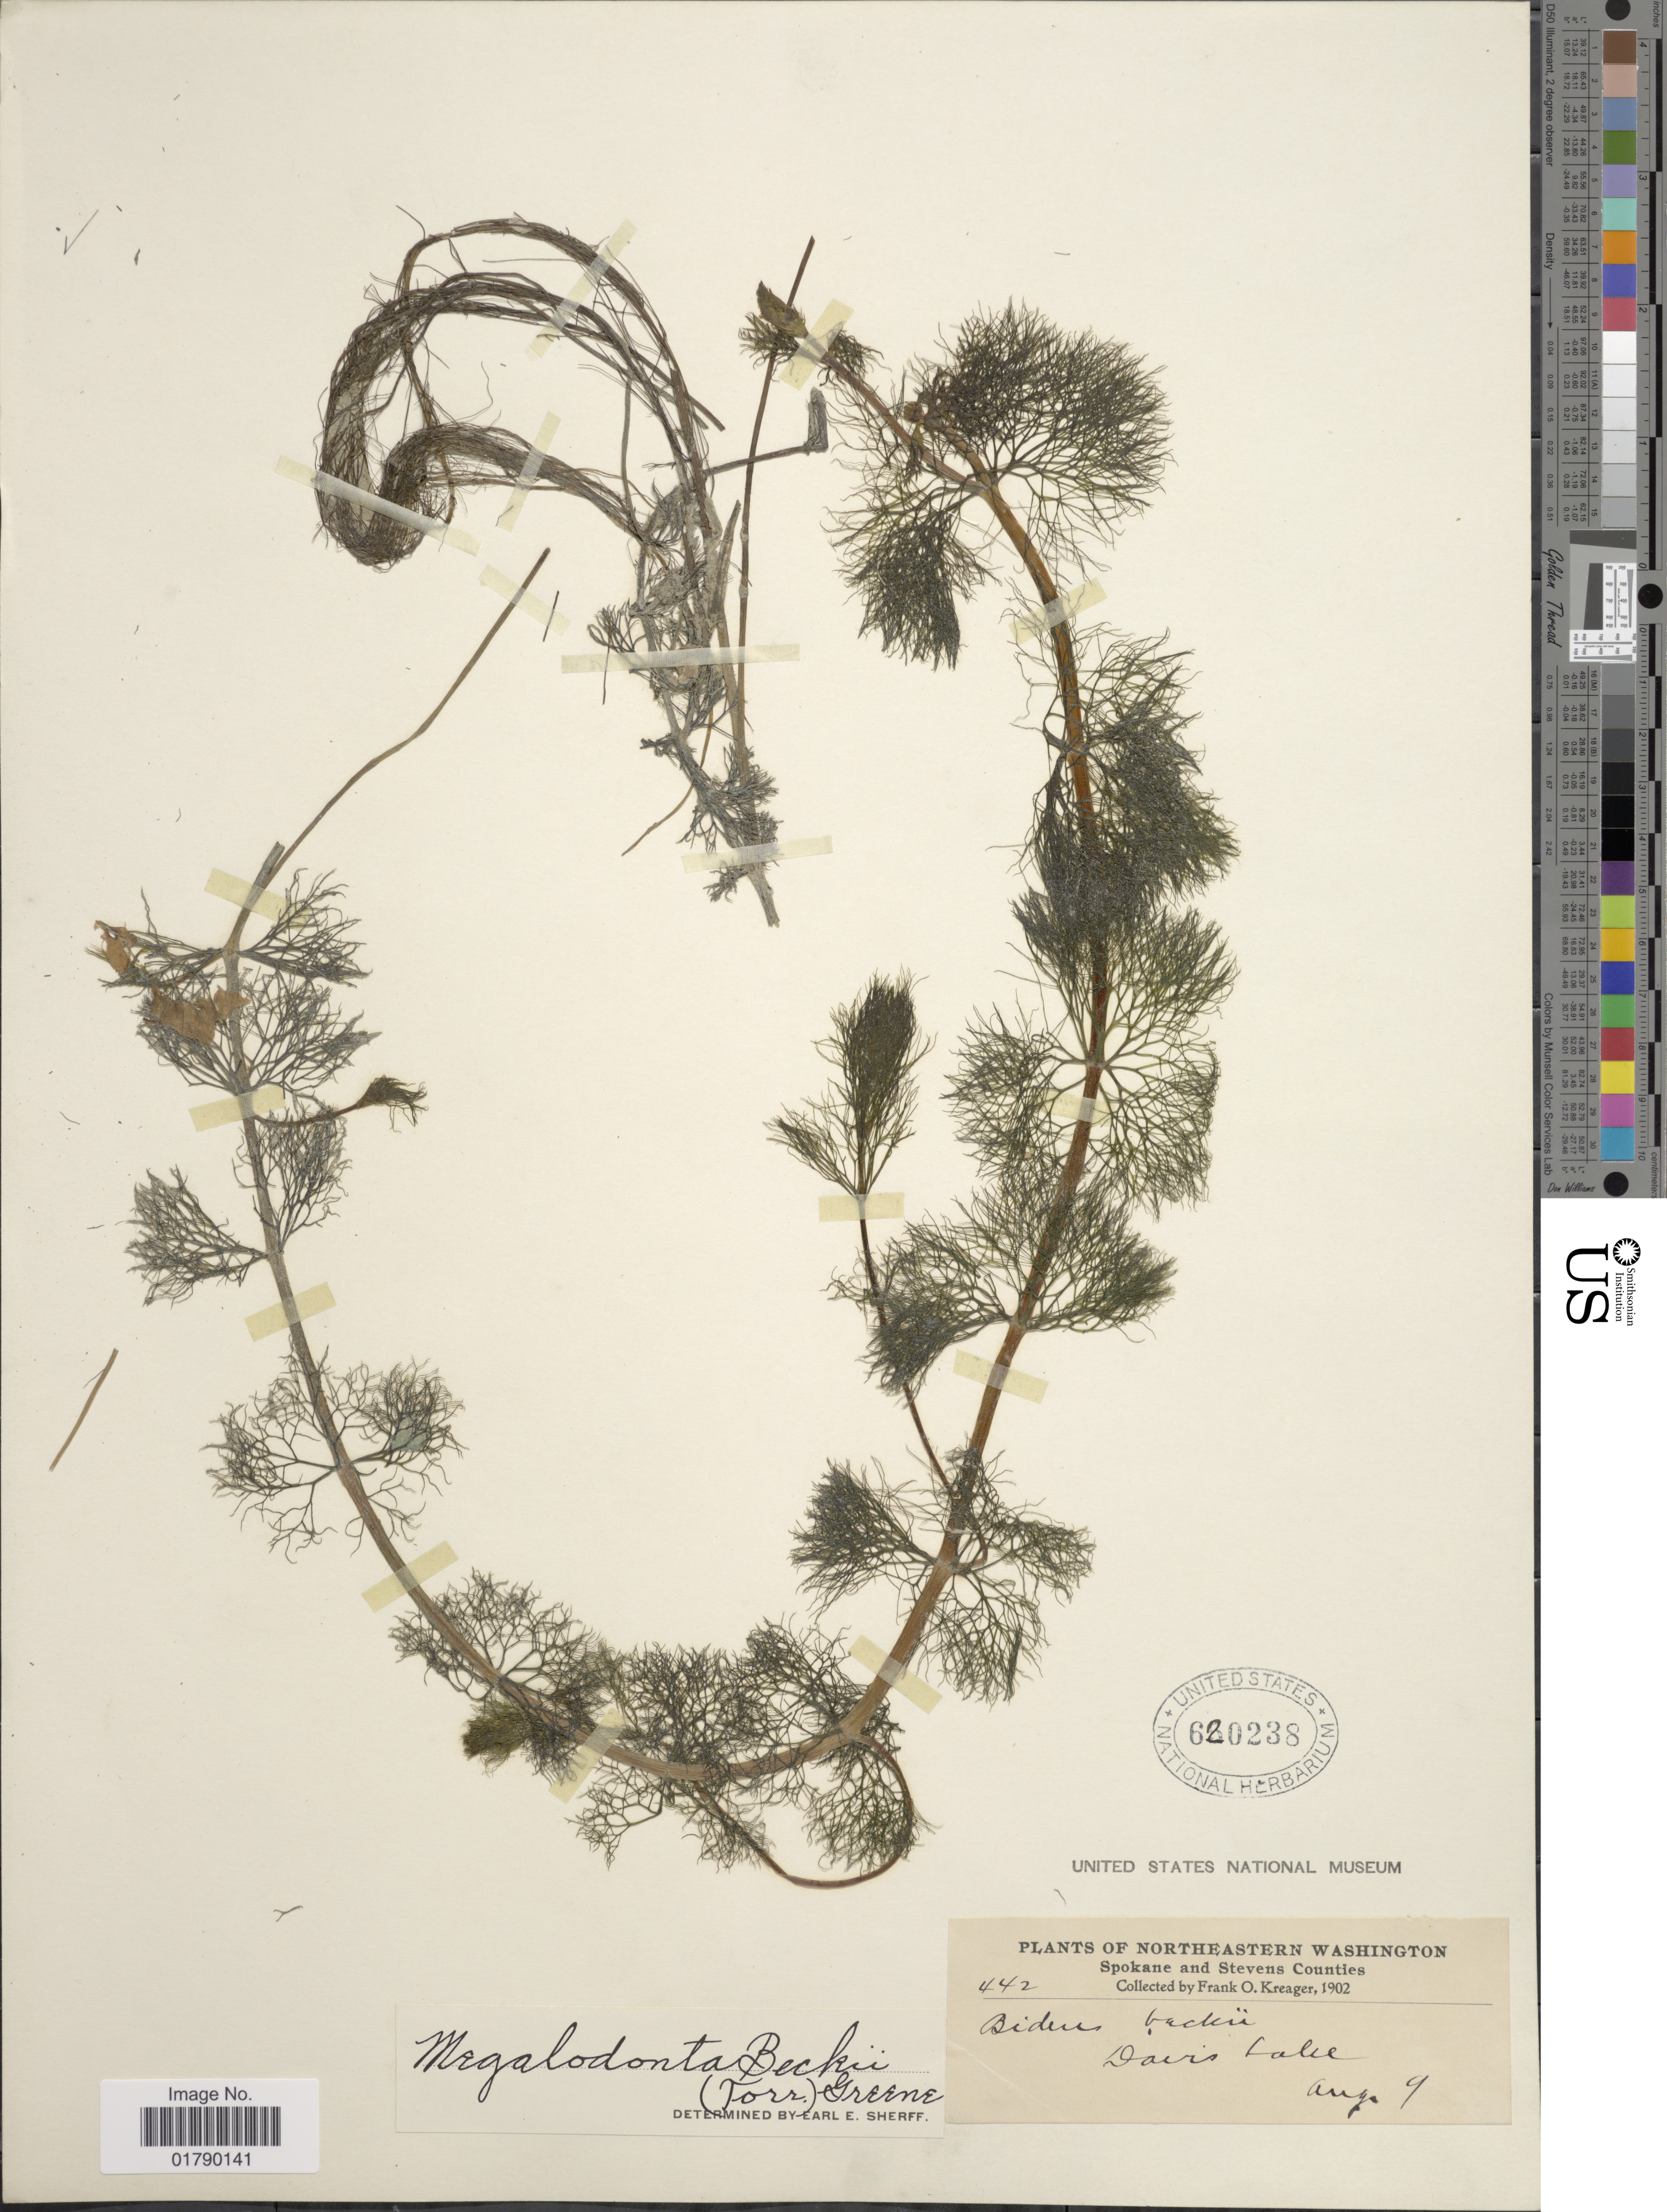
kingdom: Plantae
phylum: Tracheophyta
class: Magnoliopsida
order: Asterales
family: Asteraceae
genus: Megalodonta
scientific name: Megalodonta sp.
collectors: F. Kreager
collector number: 442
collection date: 1902-08-09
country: United States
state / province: Washington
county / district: Spokane / Stevens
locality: Northeastern Washington, Spokane and Stevens Counties, Davis Lake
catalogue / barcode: US 620238